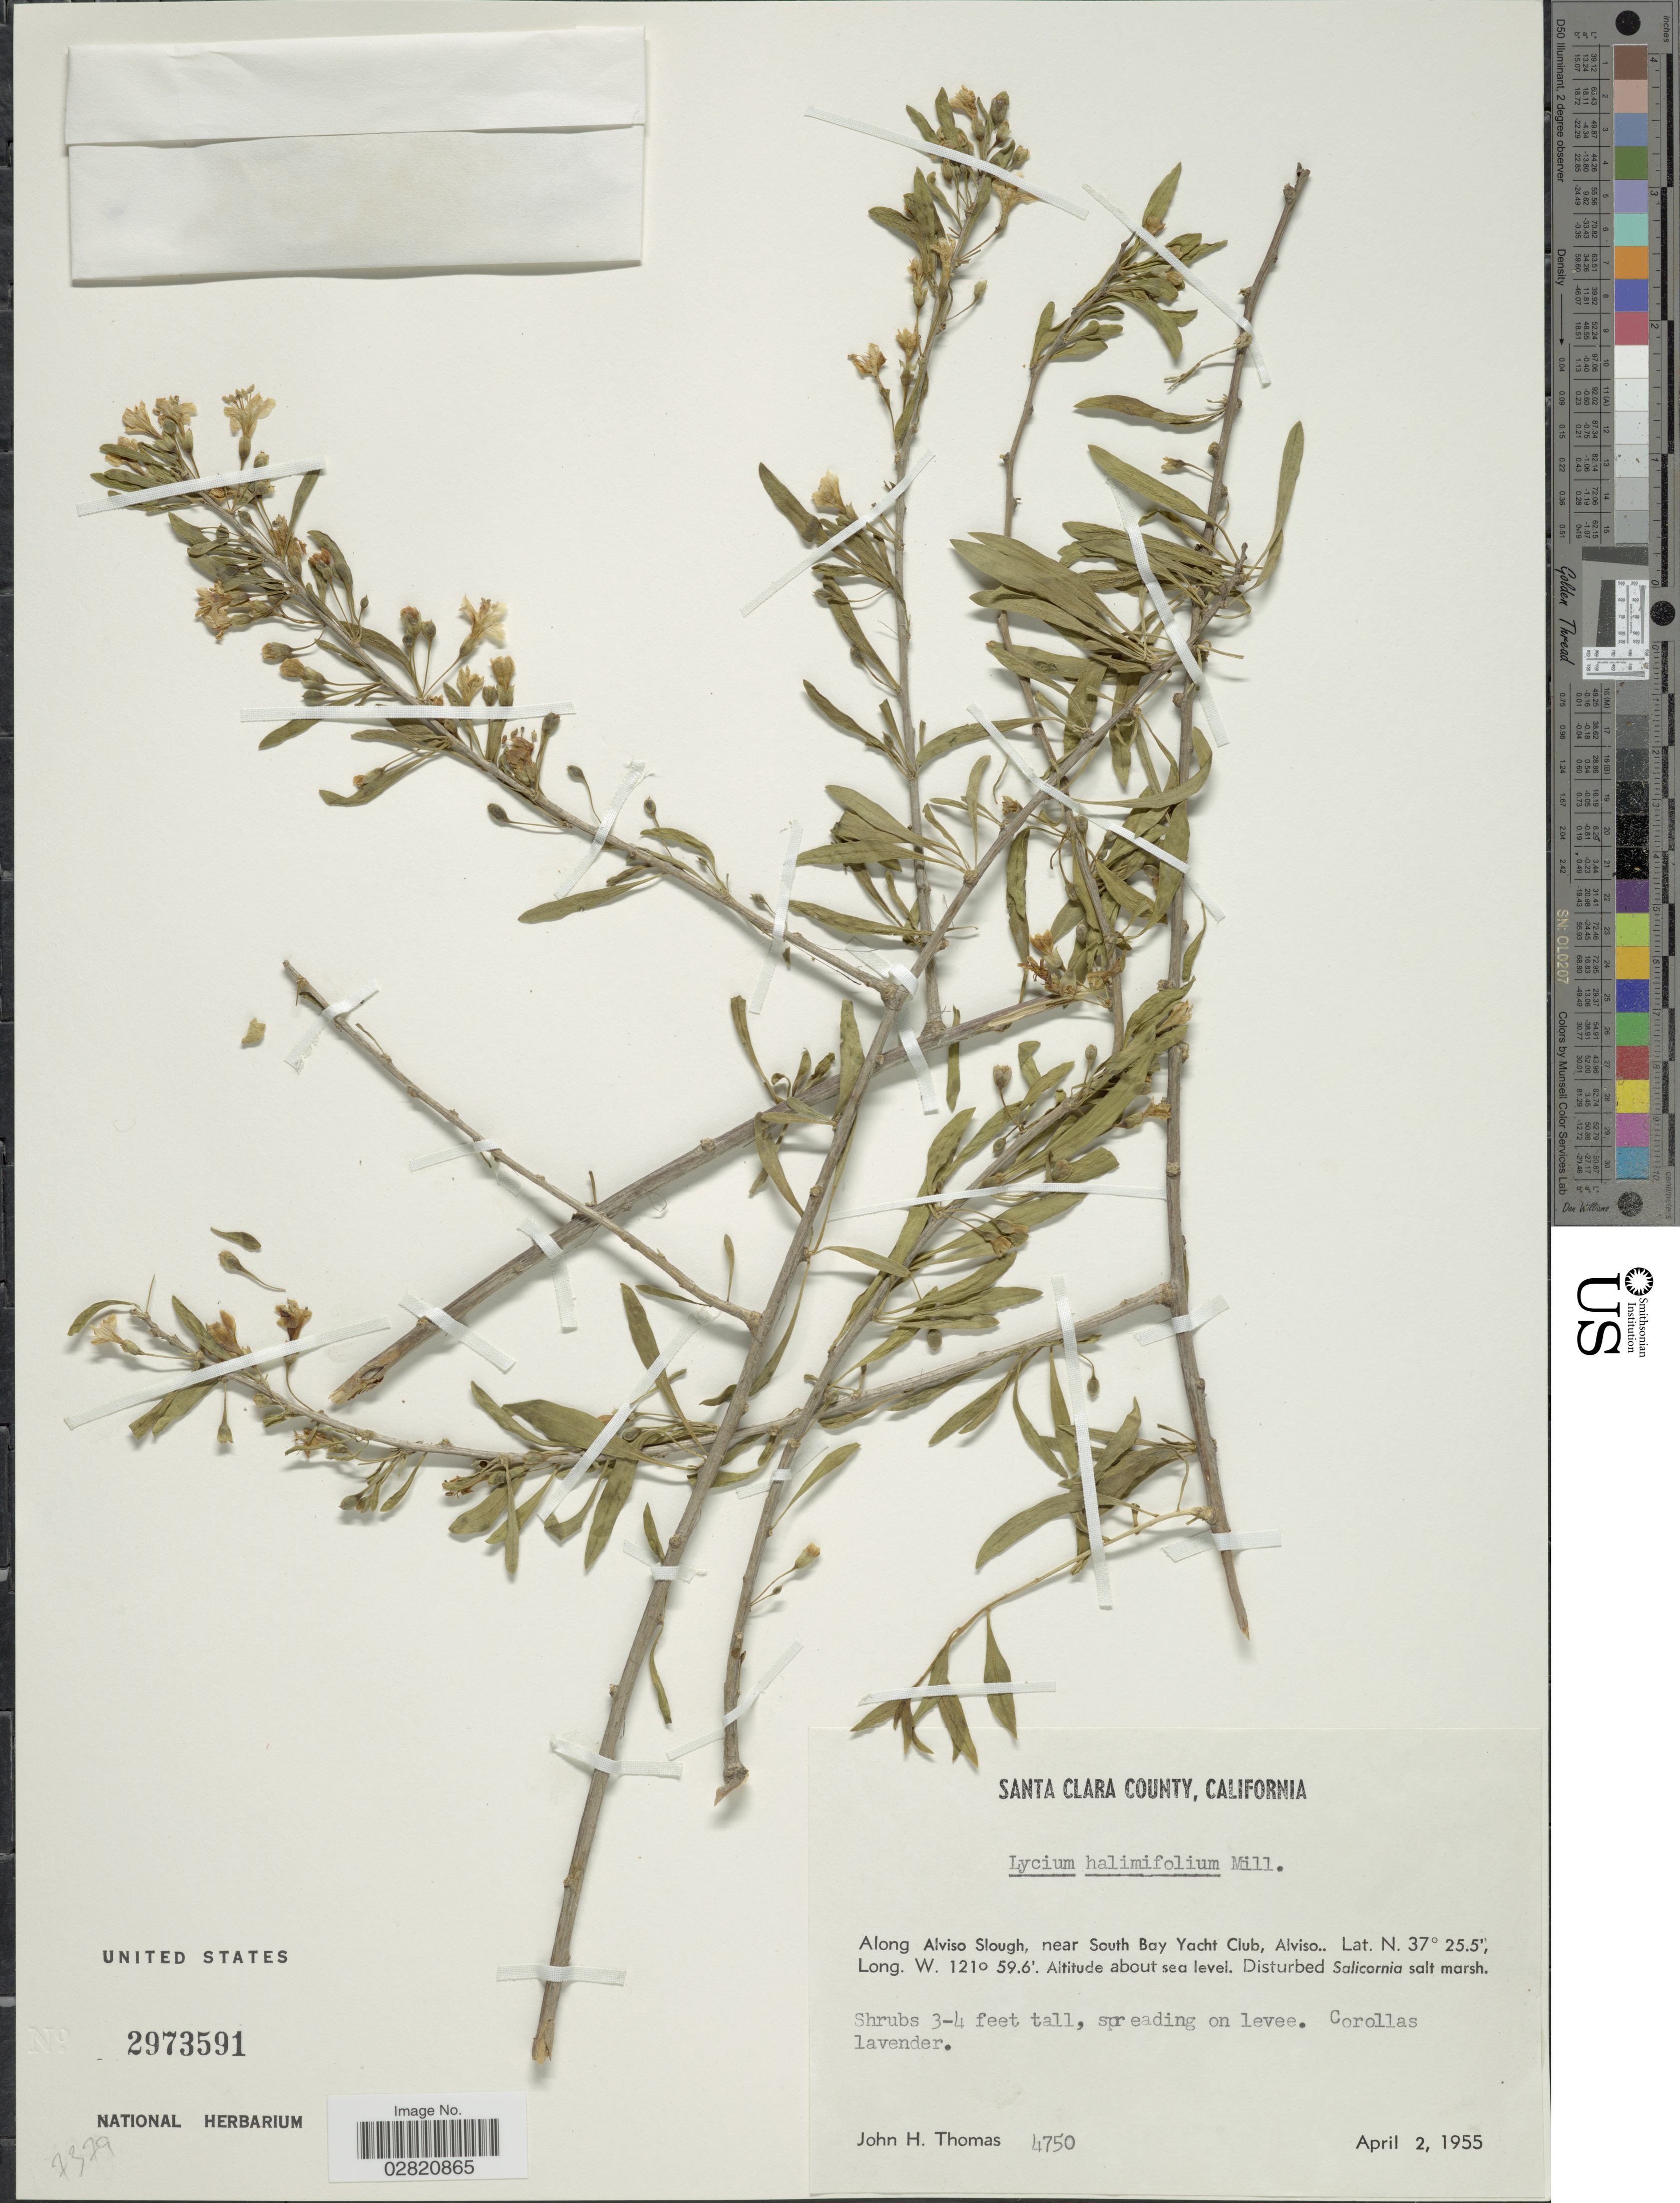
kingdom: Plantae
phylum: Tracheophyta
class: Magnoliopsida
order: Solanales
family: Solanaceae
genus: Lycium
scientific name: Lycium barbarum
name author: L.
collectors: J. H. Thomas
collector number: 4750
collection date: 1955-04-02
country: United States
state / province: California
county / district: Santa Clara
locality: Santa Clara County. Along Alviso Slough, near South Bay Yacht Club, Alviso.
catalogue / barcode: US 2973591